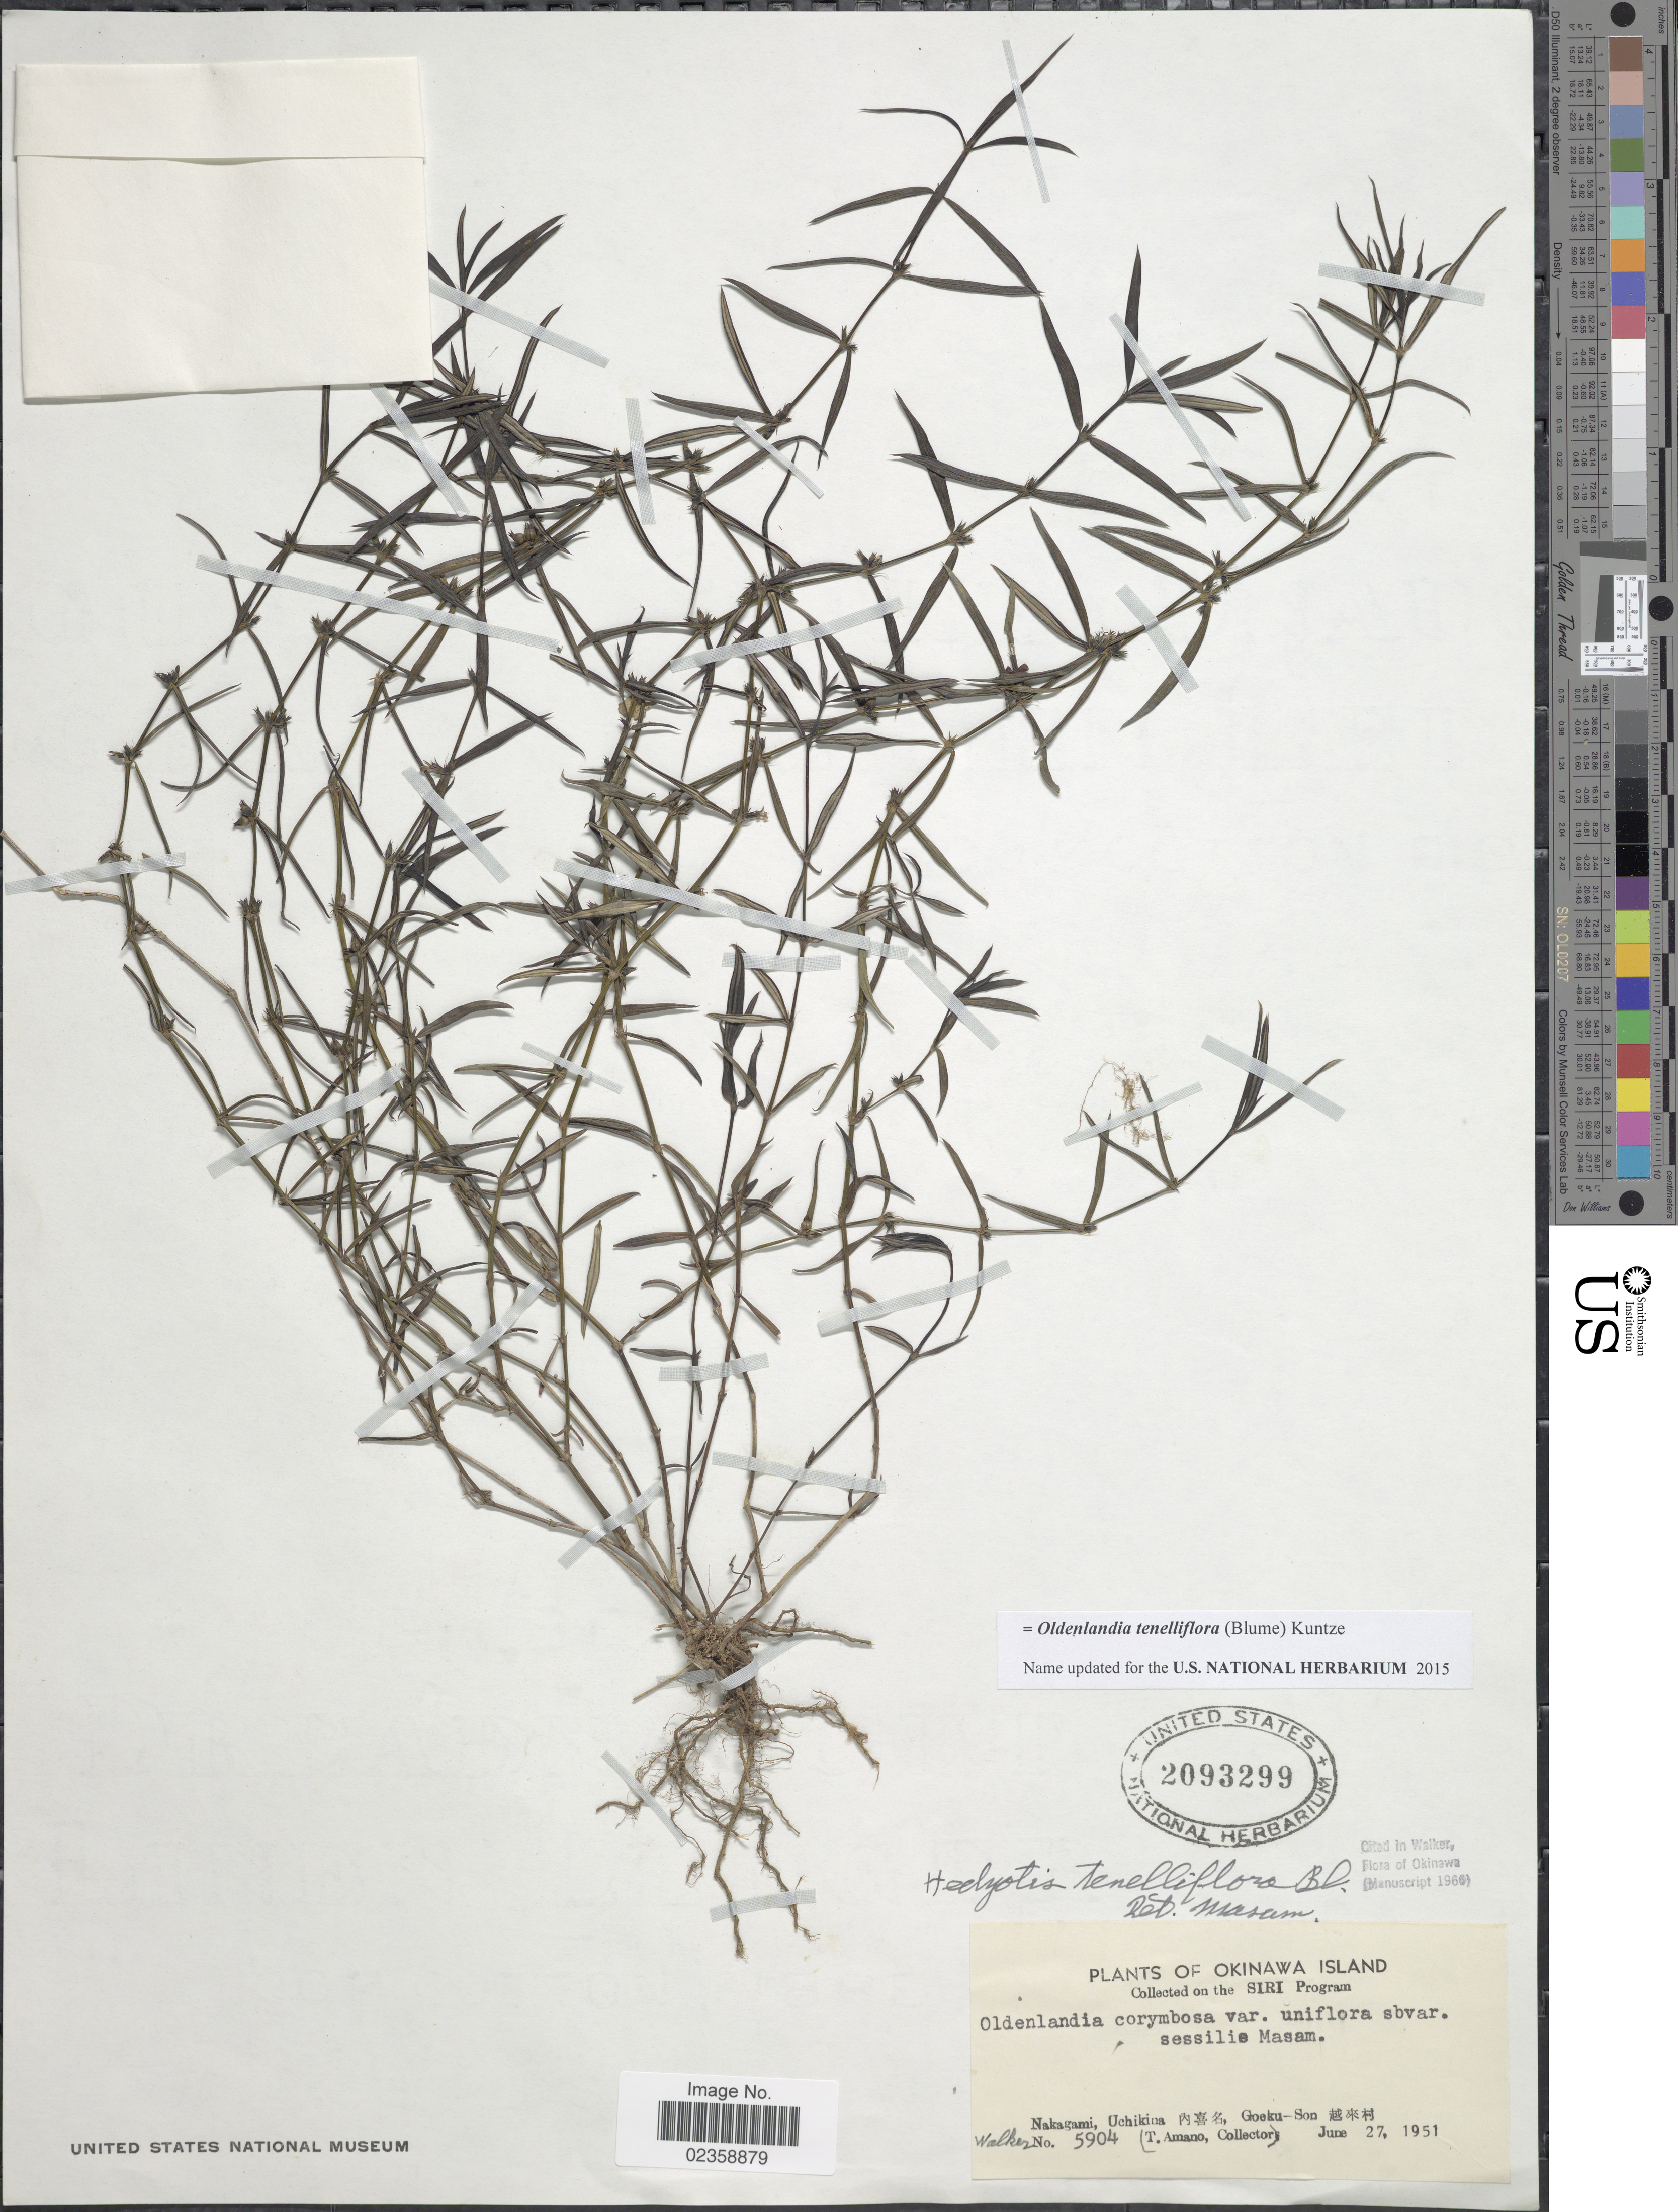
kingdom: Plantae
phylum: Tracheophyta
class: Magnoliopsida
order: Gentianales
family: Rubiaceae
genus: Oldenlandia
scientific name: Oldenlandia tenelliflora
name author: (Blume) Kuntze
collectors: -. Walker & T. Amano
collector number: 5904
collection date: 1951-06-27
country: Japan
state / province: Okinawa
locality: Okinawa Island. Nakagami, Uchikina, Goeku-Son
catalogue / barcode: US 2093299